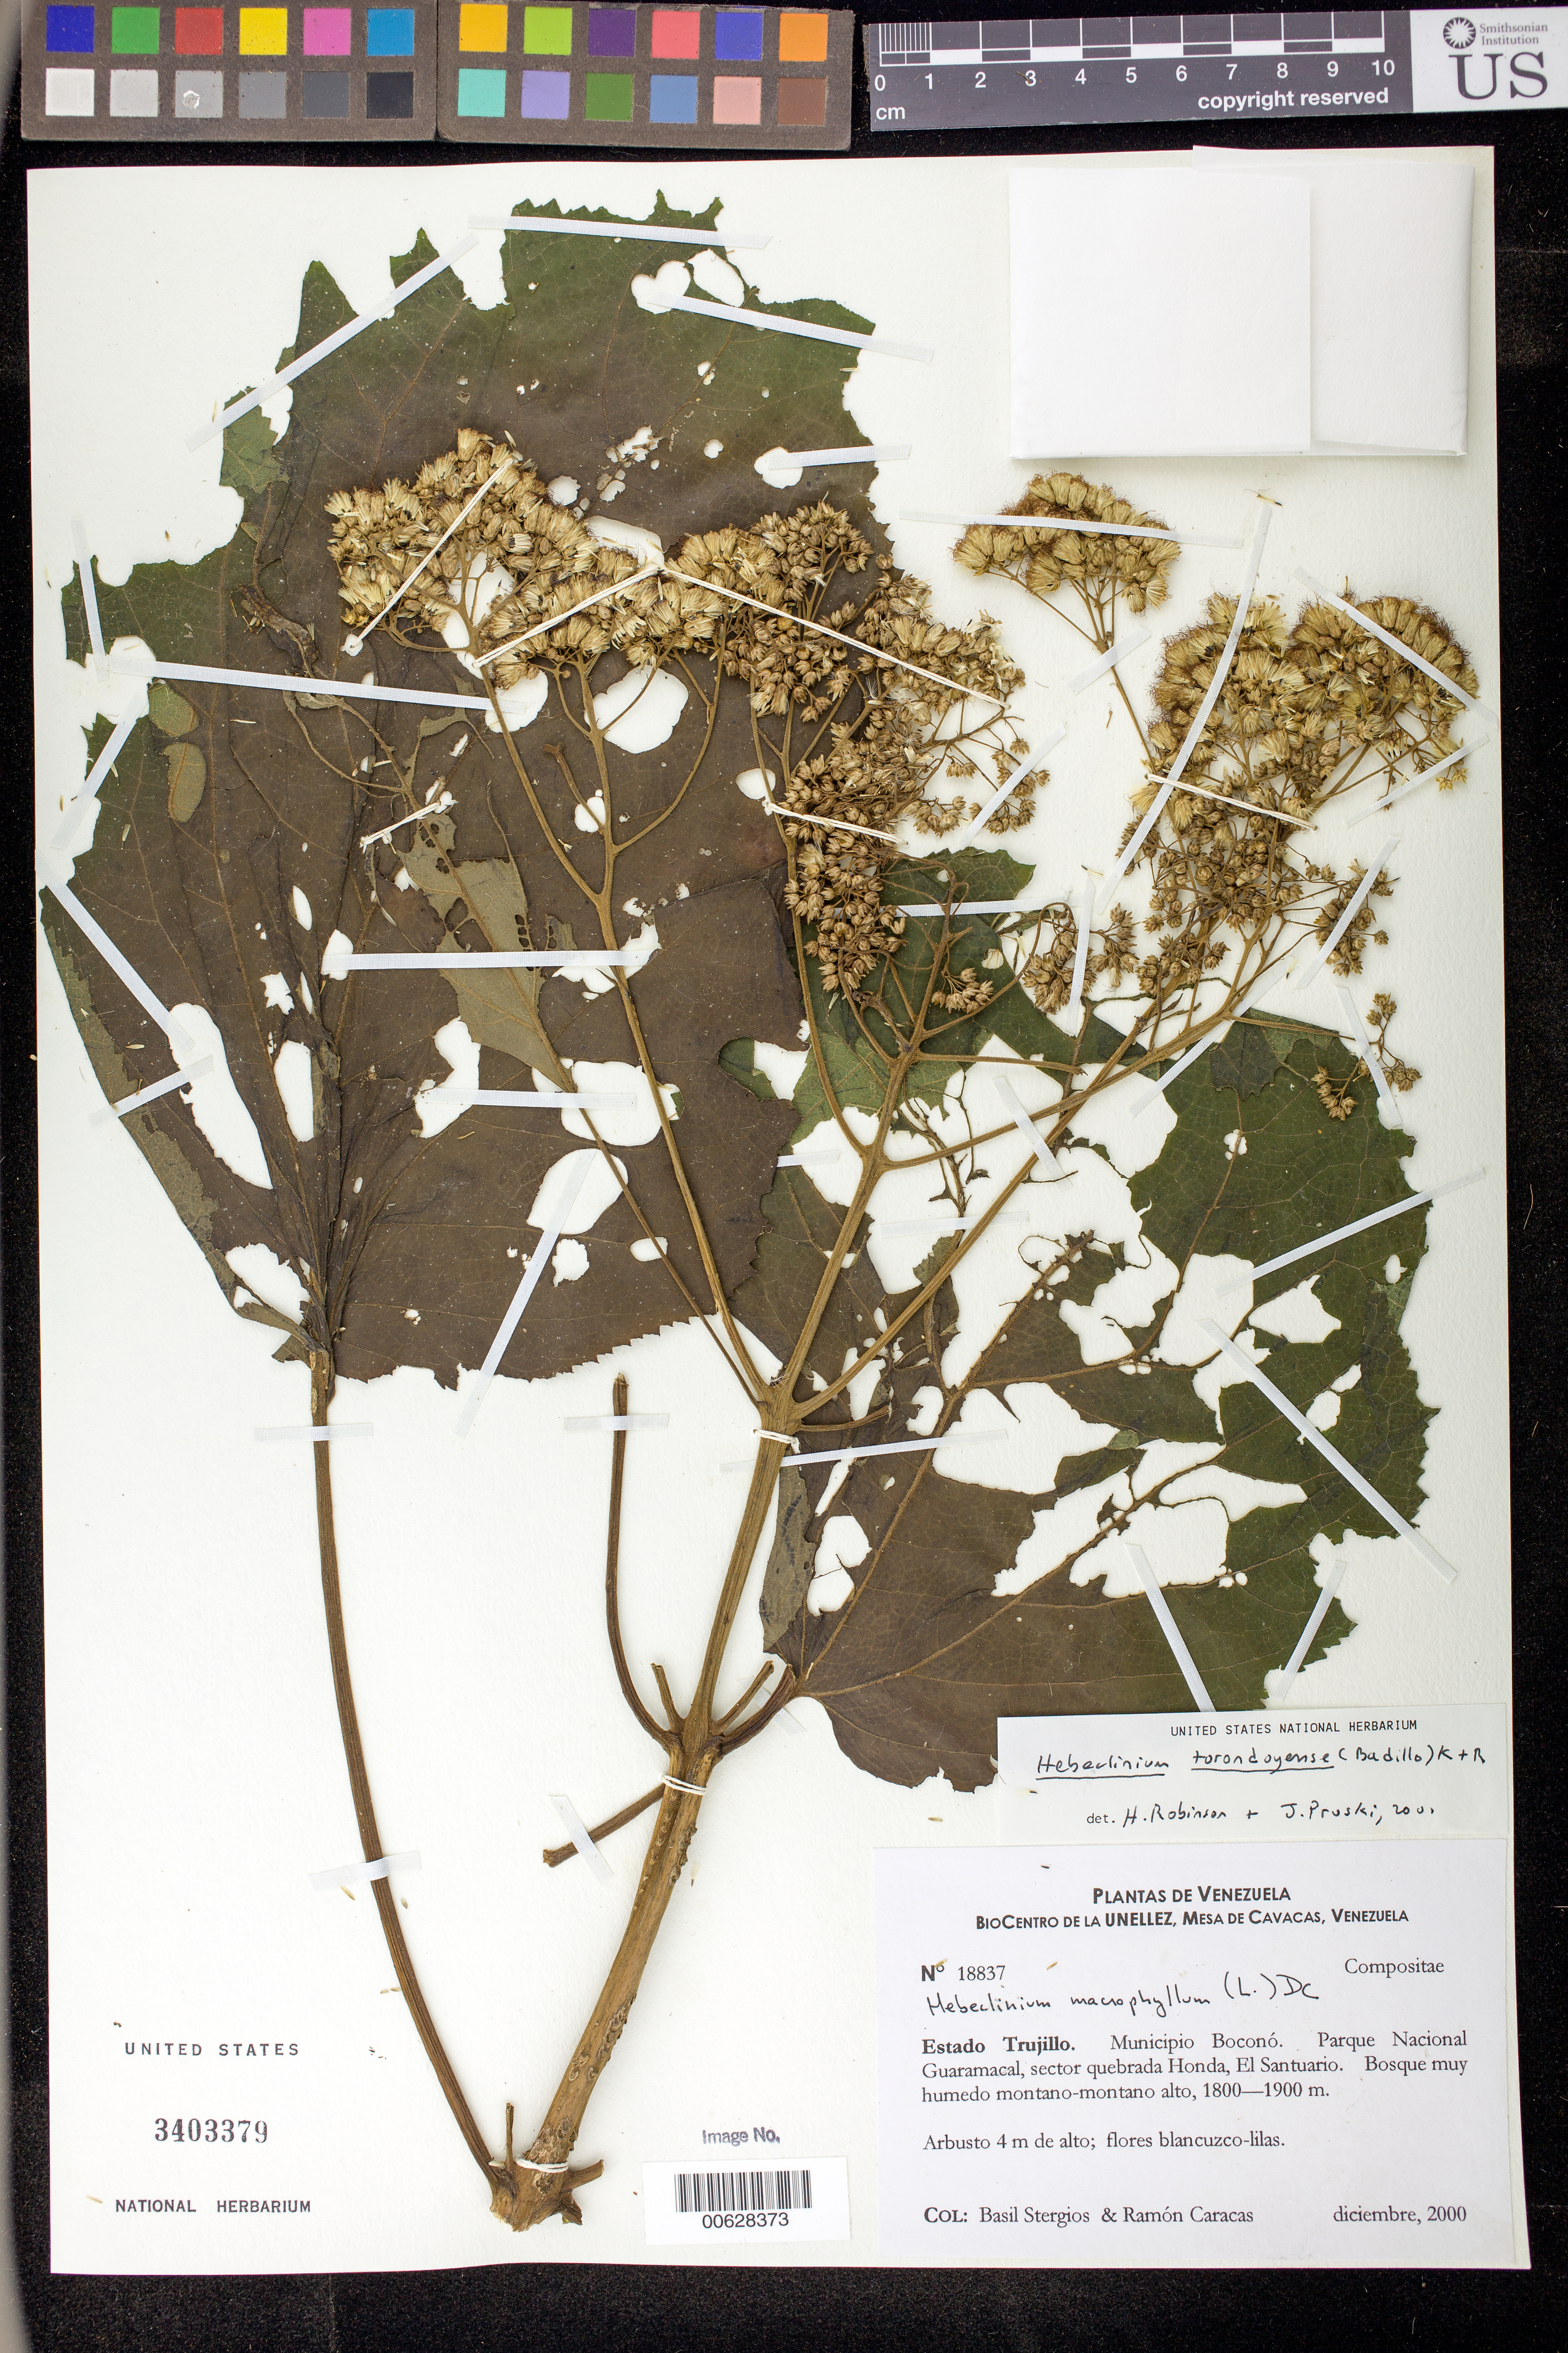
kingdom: Plantae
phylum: Tracheophyta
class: Magnoliopsida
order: Asterales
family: Asteraceae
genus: Hebeclinium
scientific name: Hebeclinium torondoyense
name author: (V.M. Badillo) R.M. King & H. Rob.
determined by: Robinson, Harold E., (US)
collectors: B. G. Stergios & R. Caracas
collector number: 18837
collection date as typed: Dec 2000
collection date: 2000-12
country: Venezuela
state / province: Trujillo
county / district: Boconó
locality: Parque Nacional Guaramacal, quebrada Honda, El Santuario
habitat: Bosque muy húmedo montano-montano alto.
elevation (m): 1800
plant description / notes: CTES, PORT, US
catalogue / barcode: US 3403379